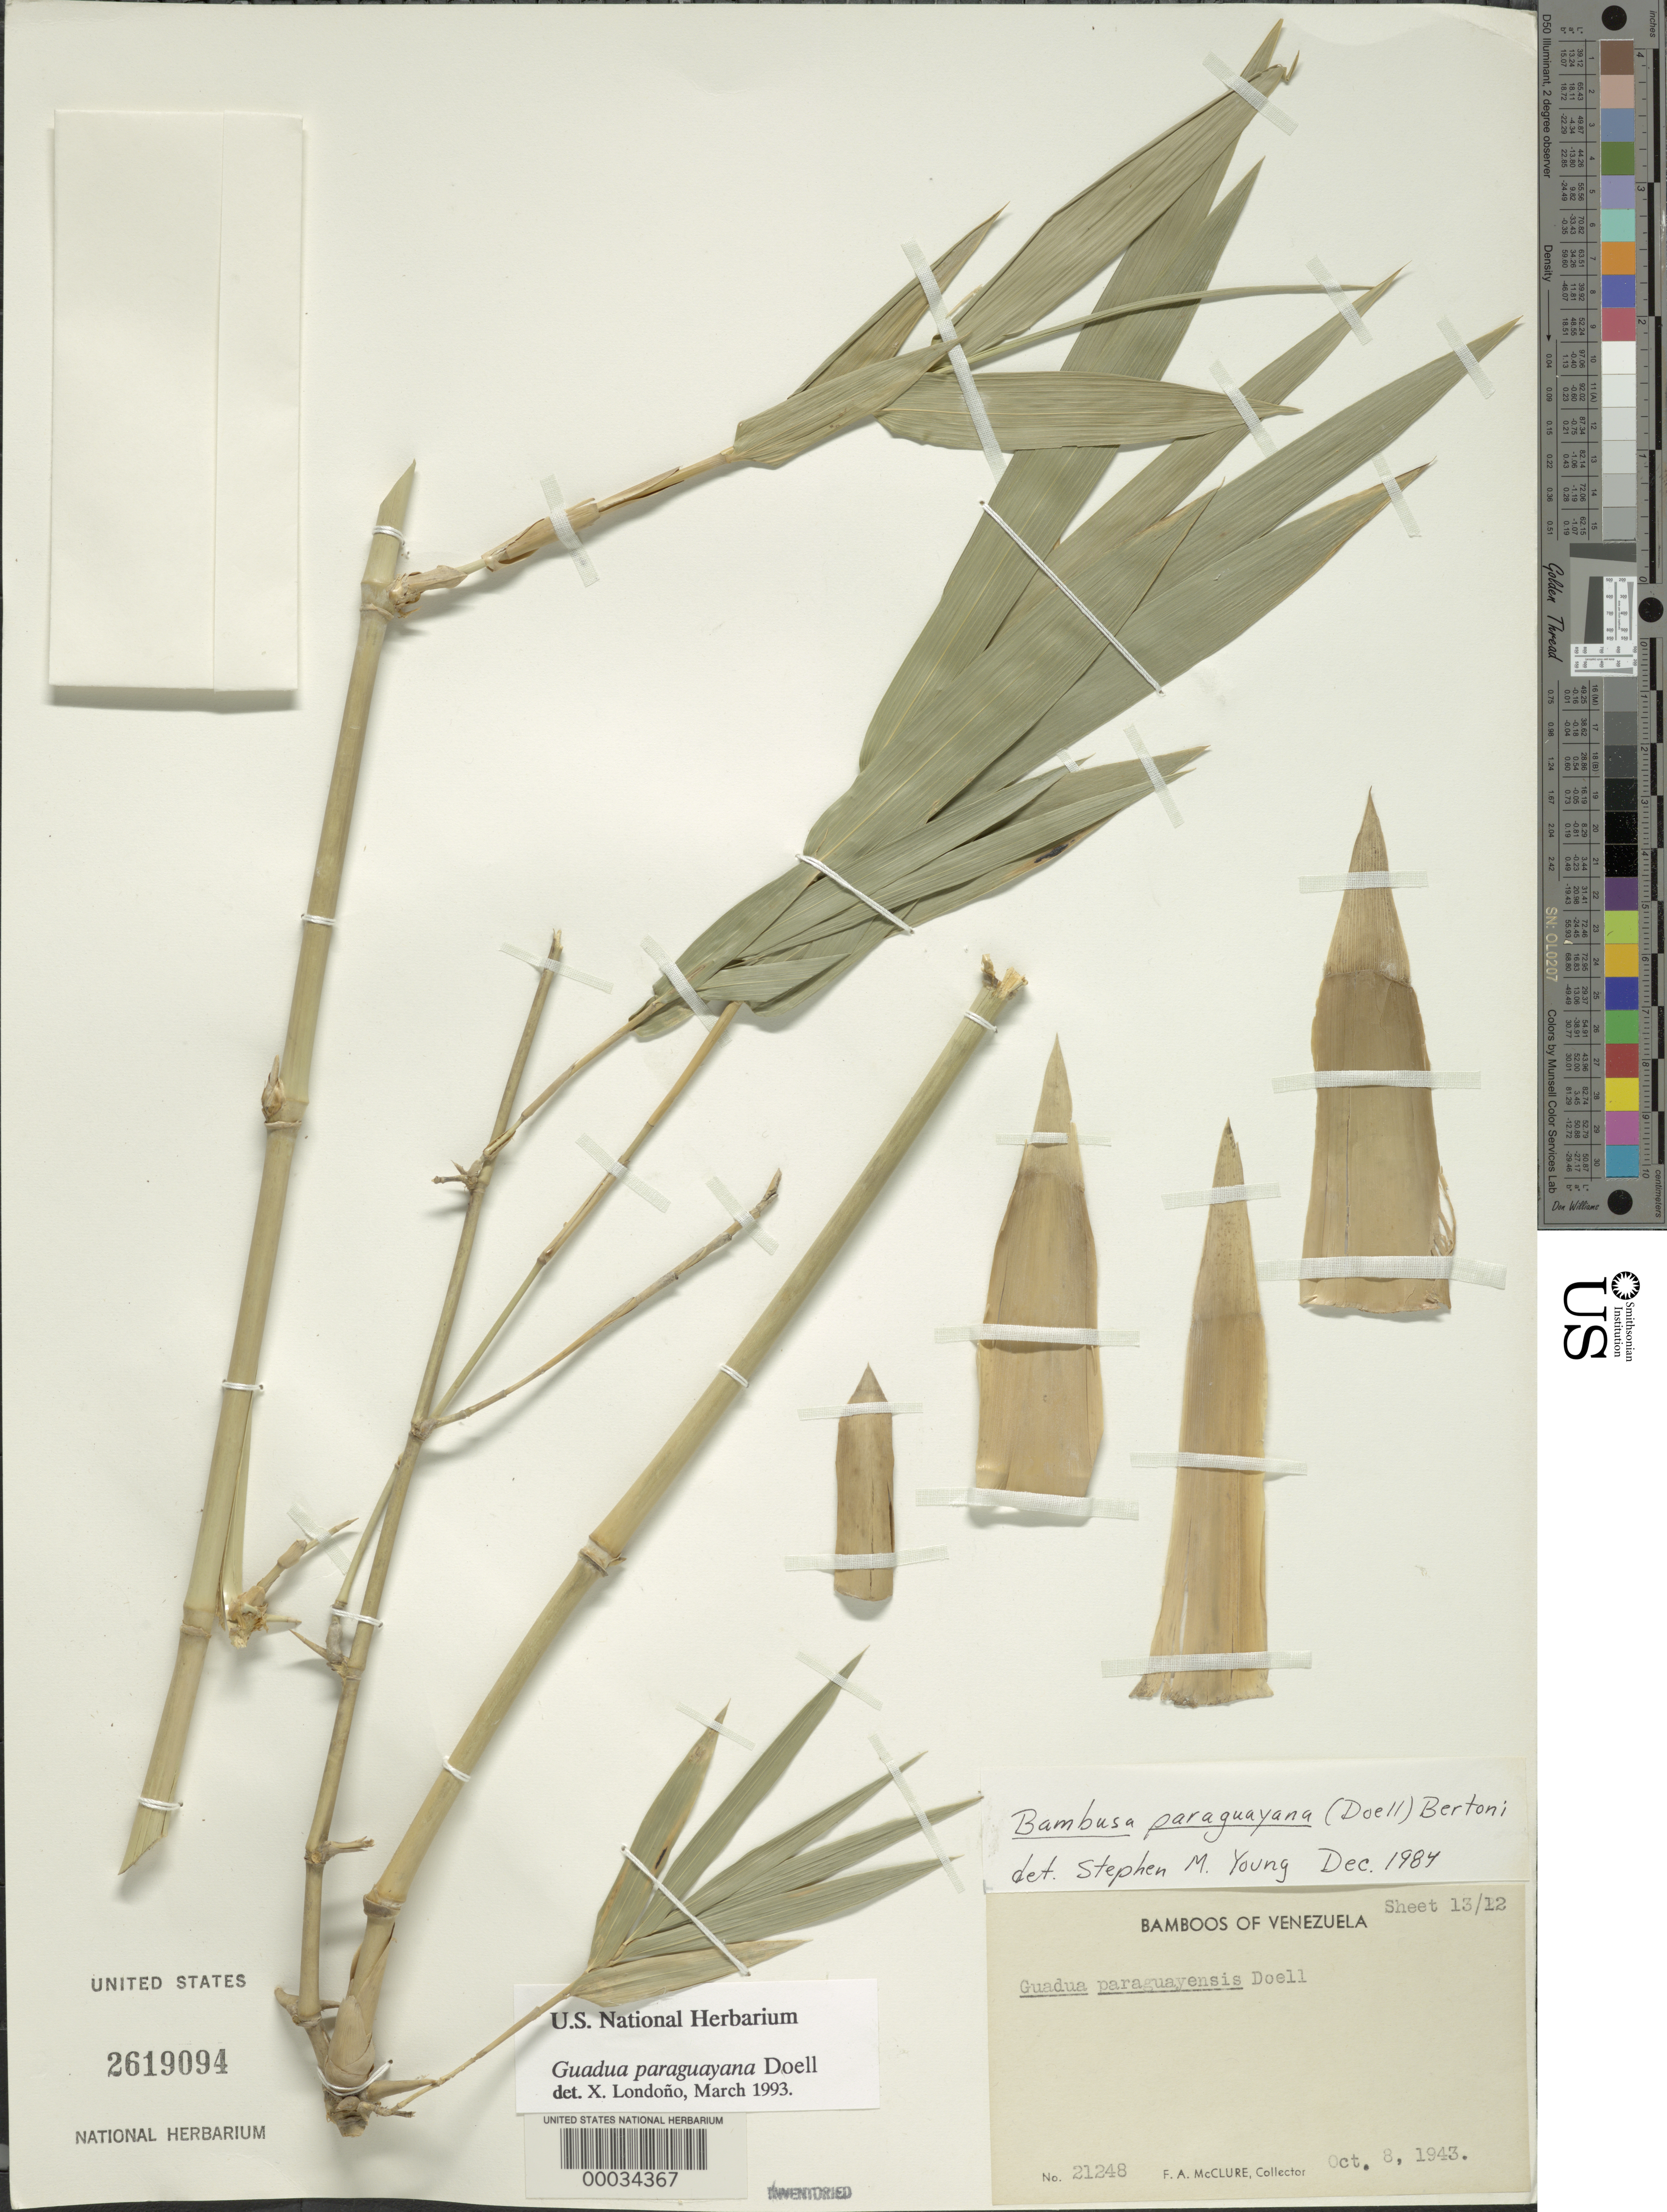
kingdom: Plantae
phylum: Tracheophyta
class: Liliopsida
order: Poales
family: Poaceae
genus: Guadua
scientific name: Guadua paraguayana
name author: Döll in Mart.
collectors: F. A. McClure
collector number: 21248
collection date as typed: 08 Oct 1943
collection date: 1943-10-08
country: Venezuela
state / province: Distrito Federal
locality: Piedra rajada, ciudad bolivar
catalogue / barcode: US 2619094